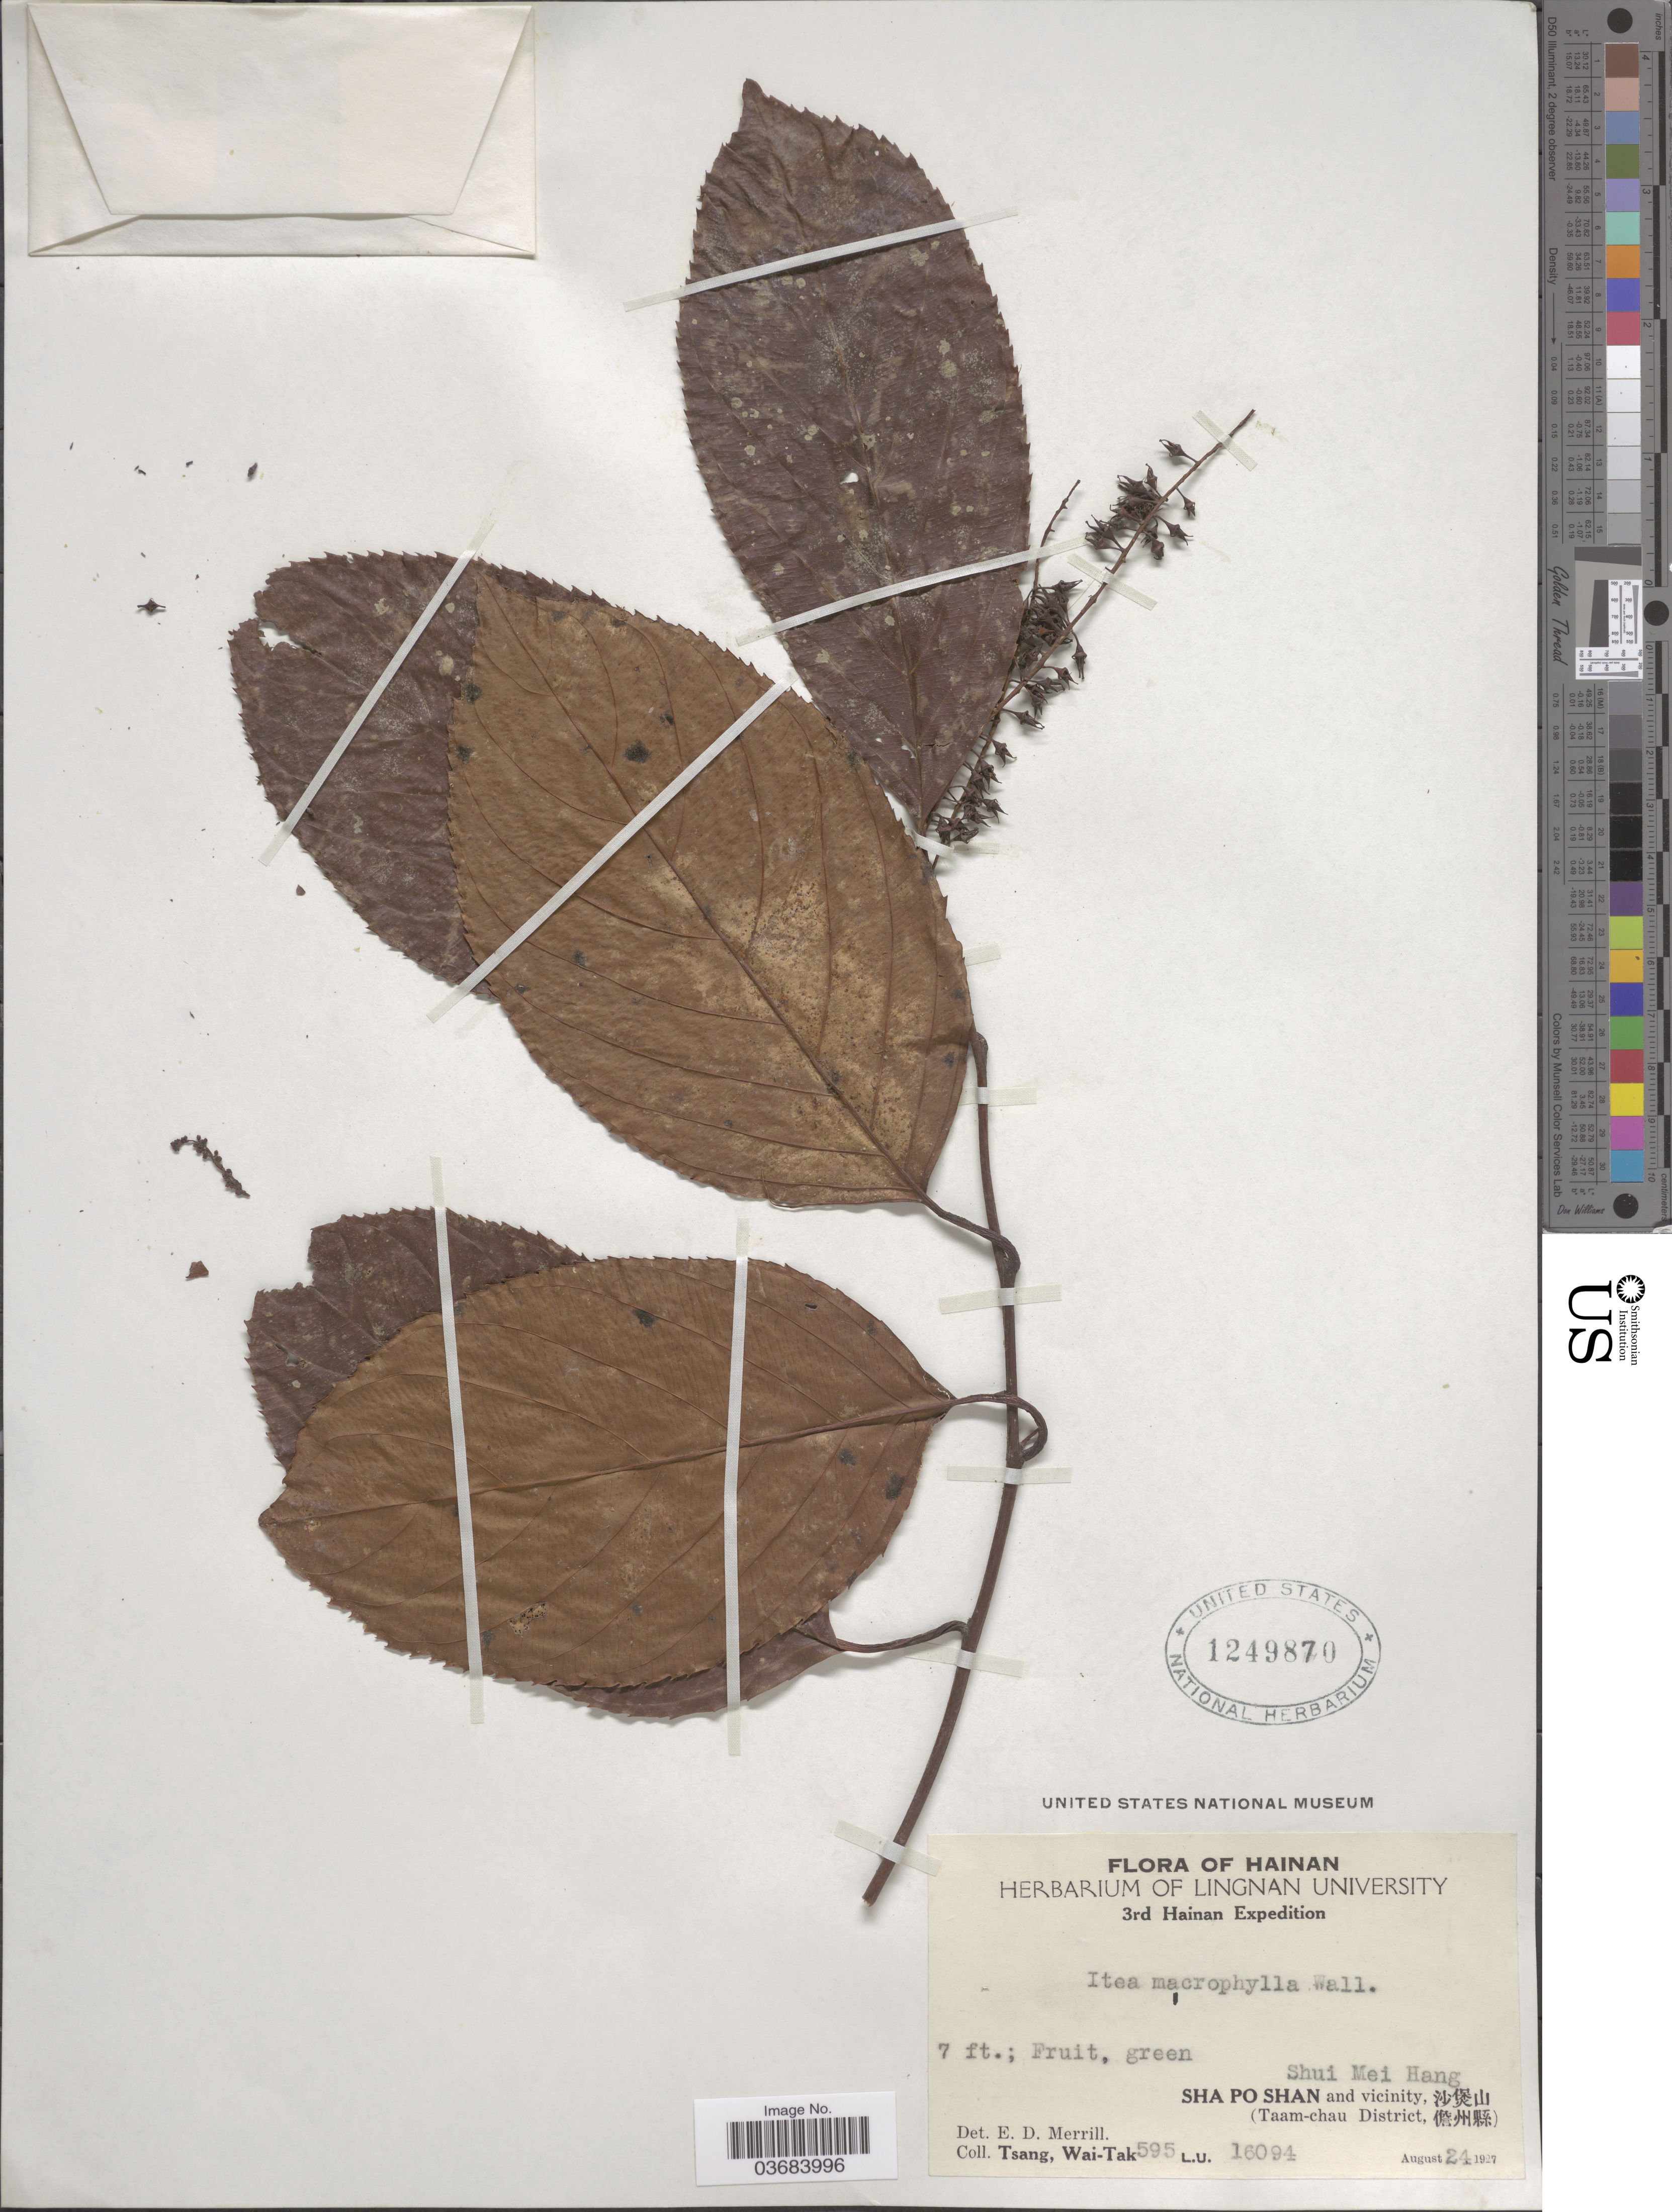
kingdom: Plantae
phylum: Tracheophyta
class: Magnoliopsida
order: Saxifragales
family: Iteaceae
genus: Itea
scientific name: Itea macrophylla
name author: Wall.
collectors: W. T. Tsang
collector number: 595 L.U. 16094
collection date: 1927-08-24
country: China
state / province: Hainan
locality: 3rd Hainan E[Foreign script]pedition. Shui Mei Hang. Sha Po Shan and Vicinity, [Foreign script] (Taam-chau District, [Foreign script]).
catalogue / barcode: US 1249870